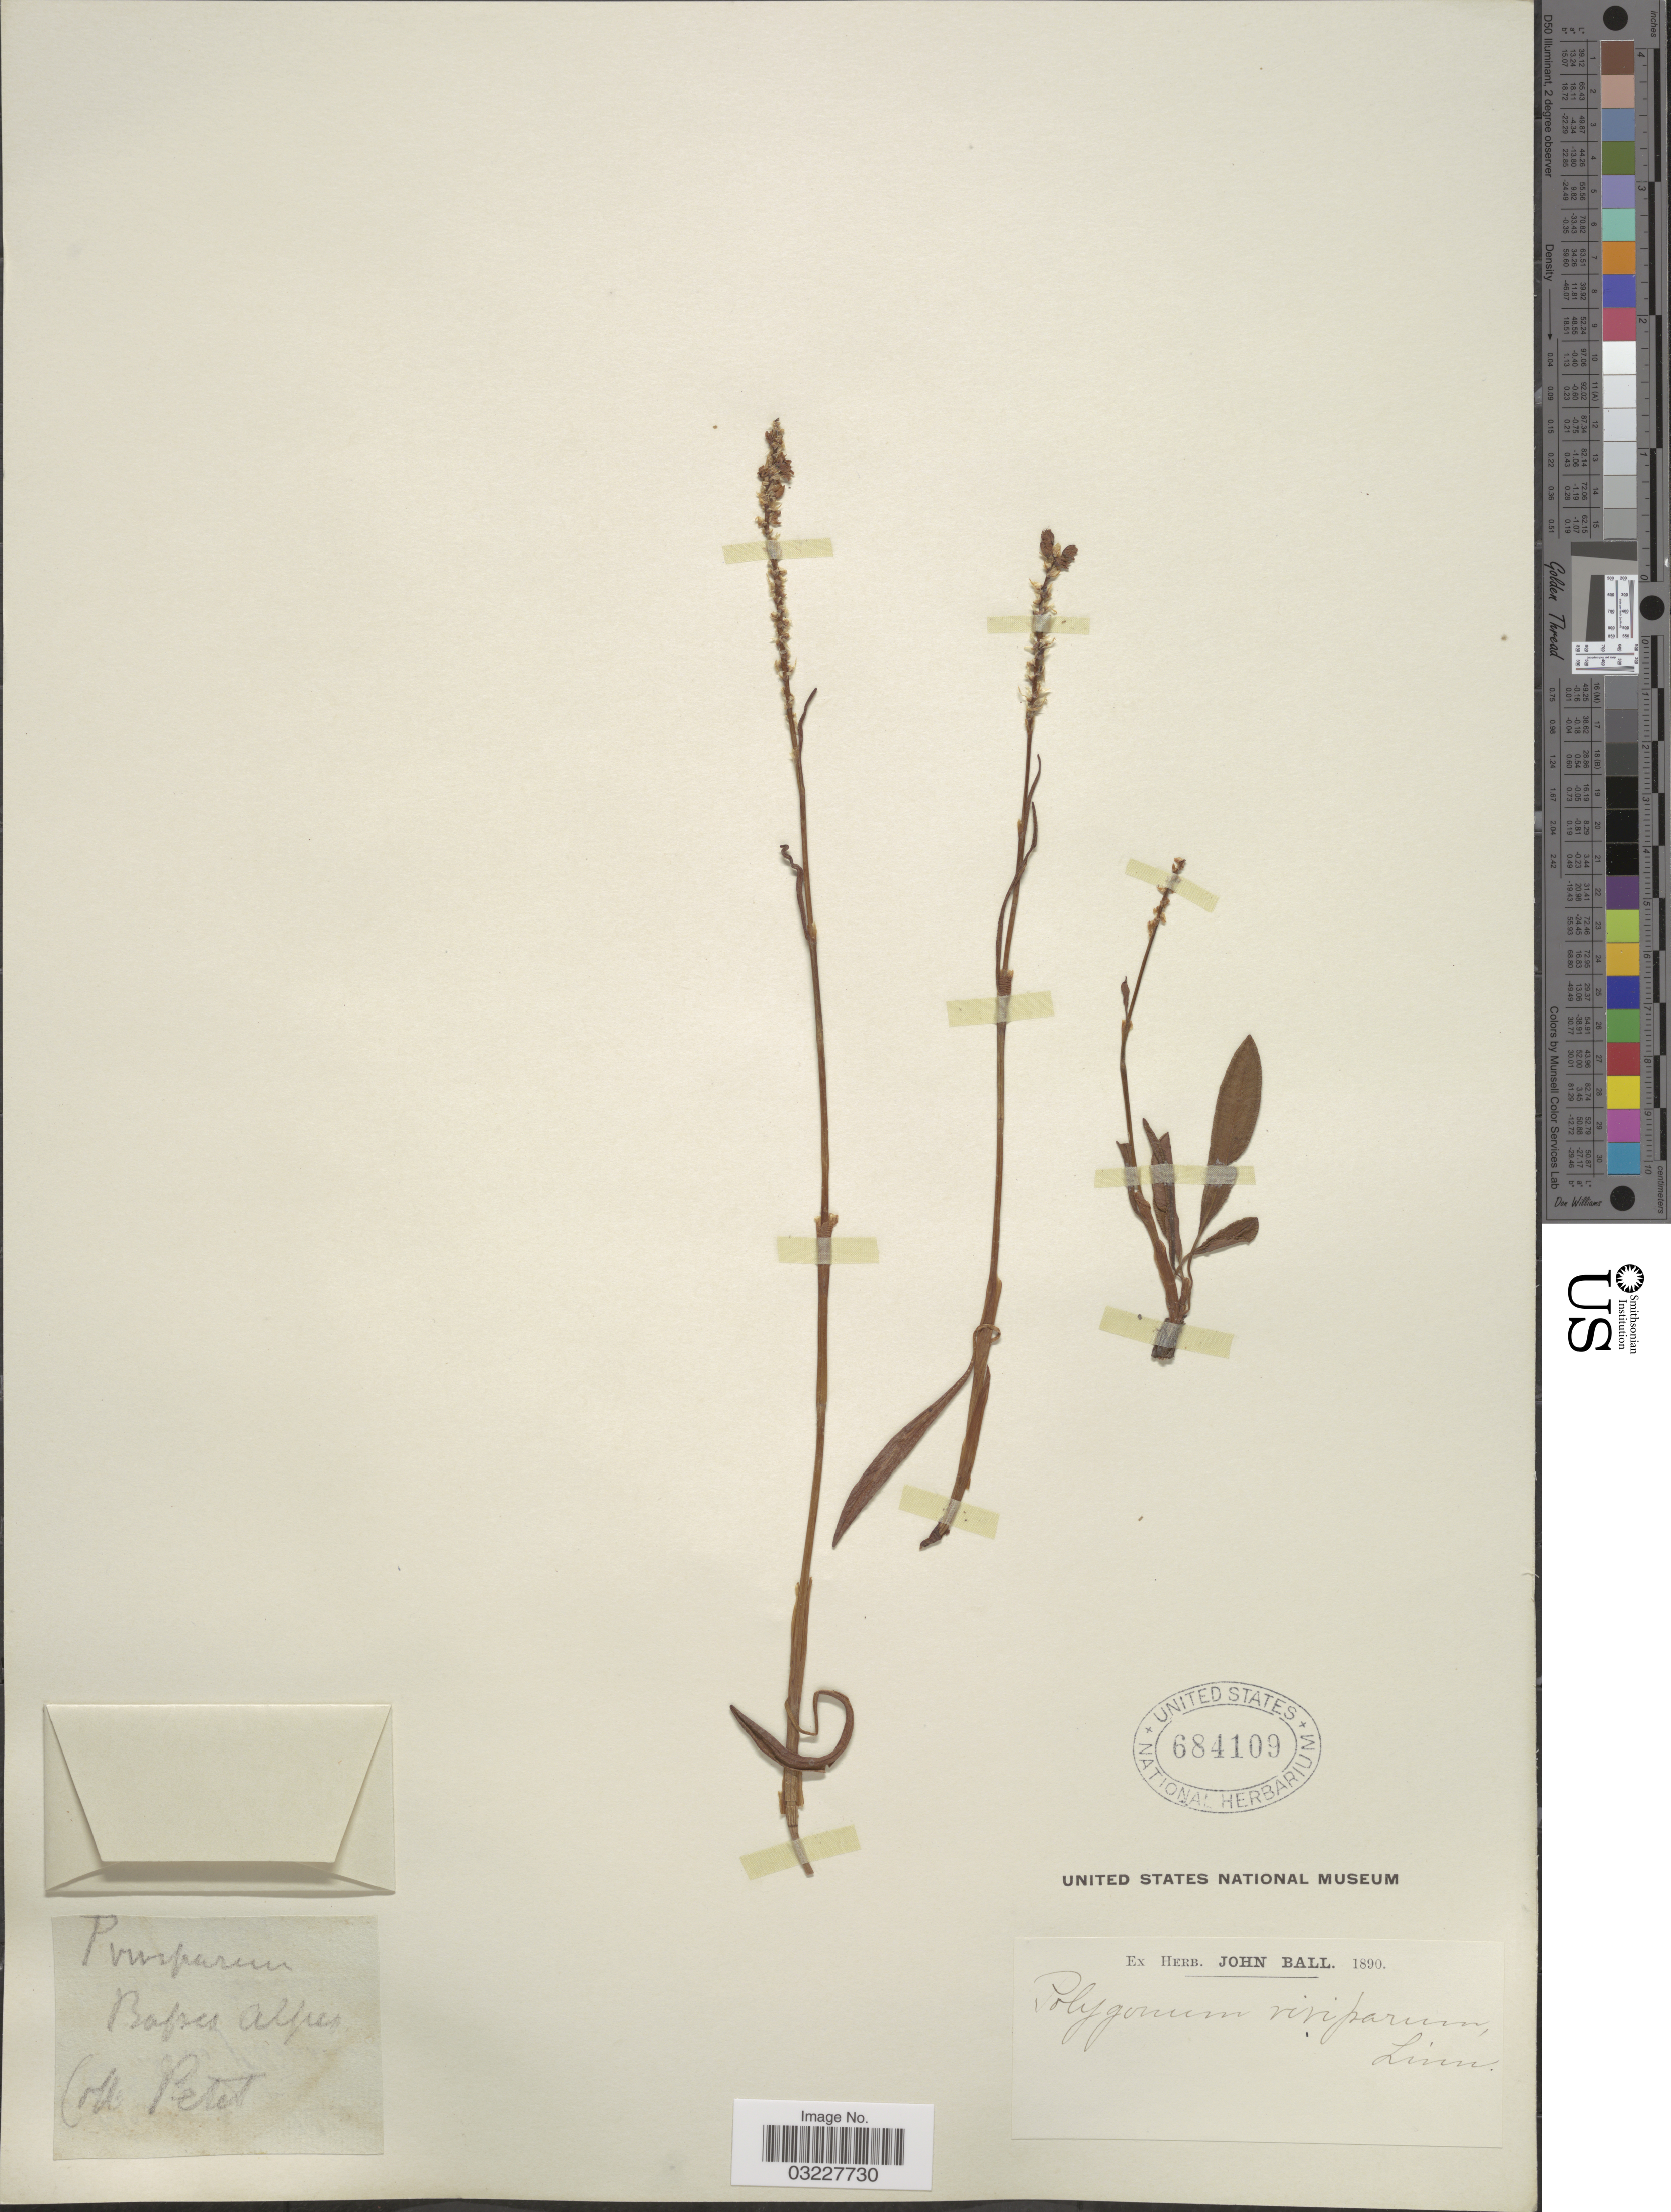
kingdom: Plantae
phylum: Tracheophyta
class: Magnoliopsida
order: Caryophyllales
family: Polygonaceae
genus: Bistorta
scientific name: Bistorta vivipara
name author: (L.) Delarbre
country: France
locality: Basses Alpes.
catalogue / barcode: US 684109